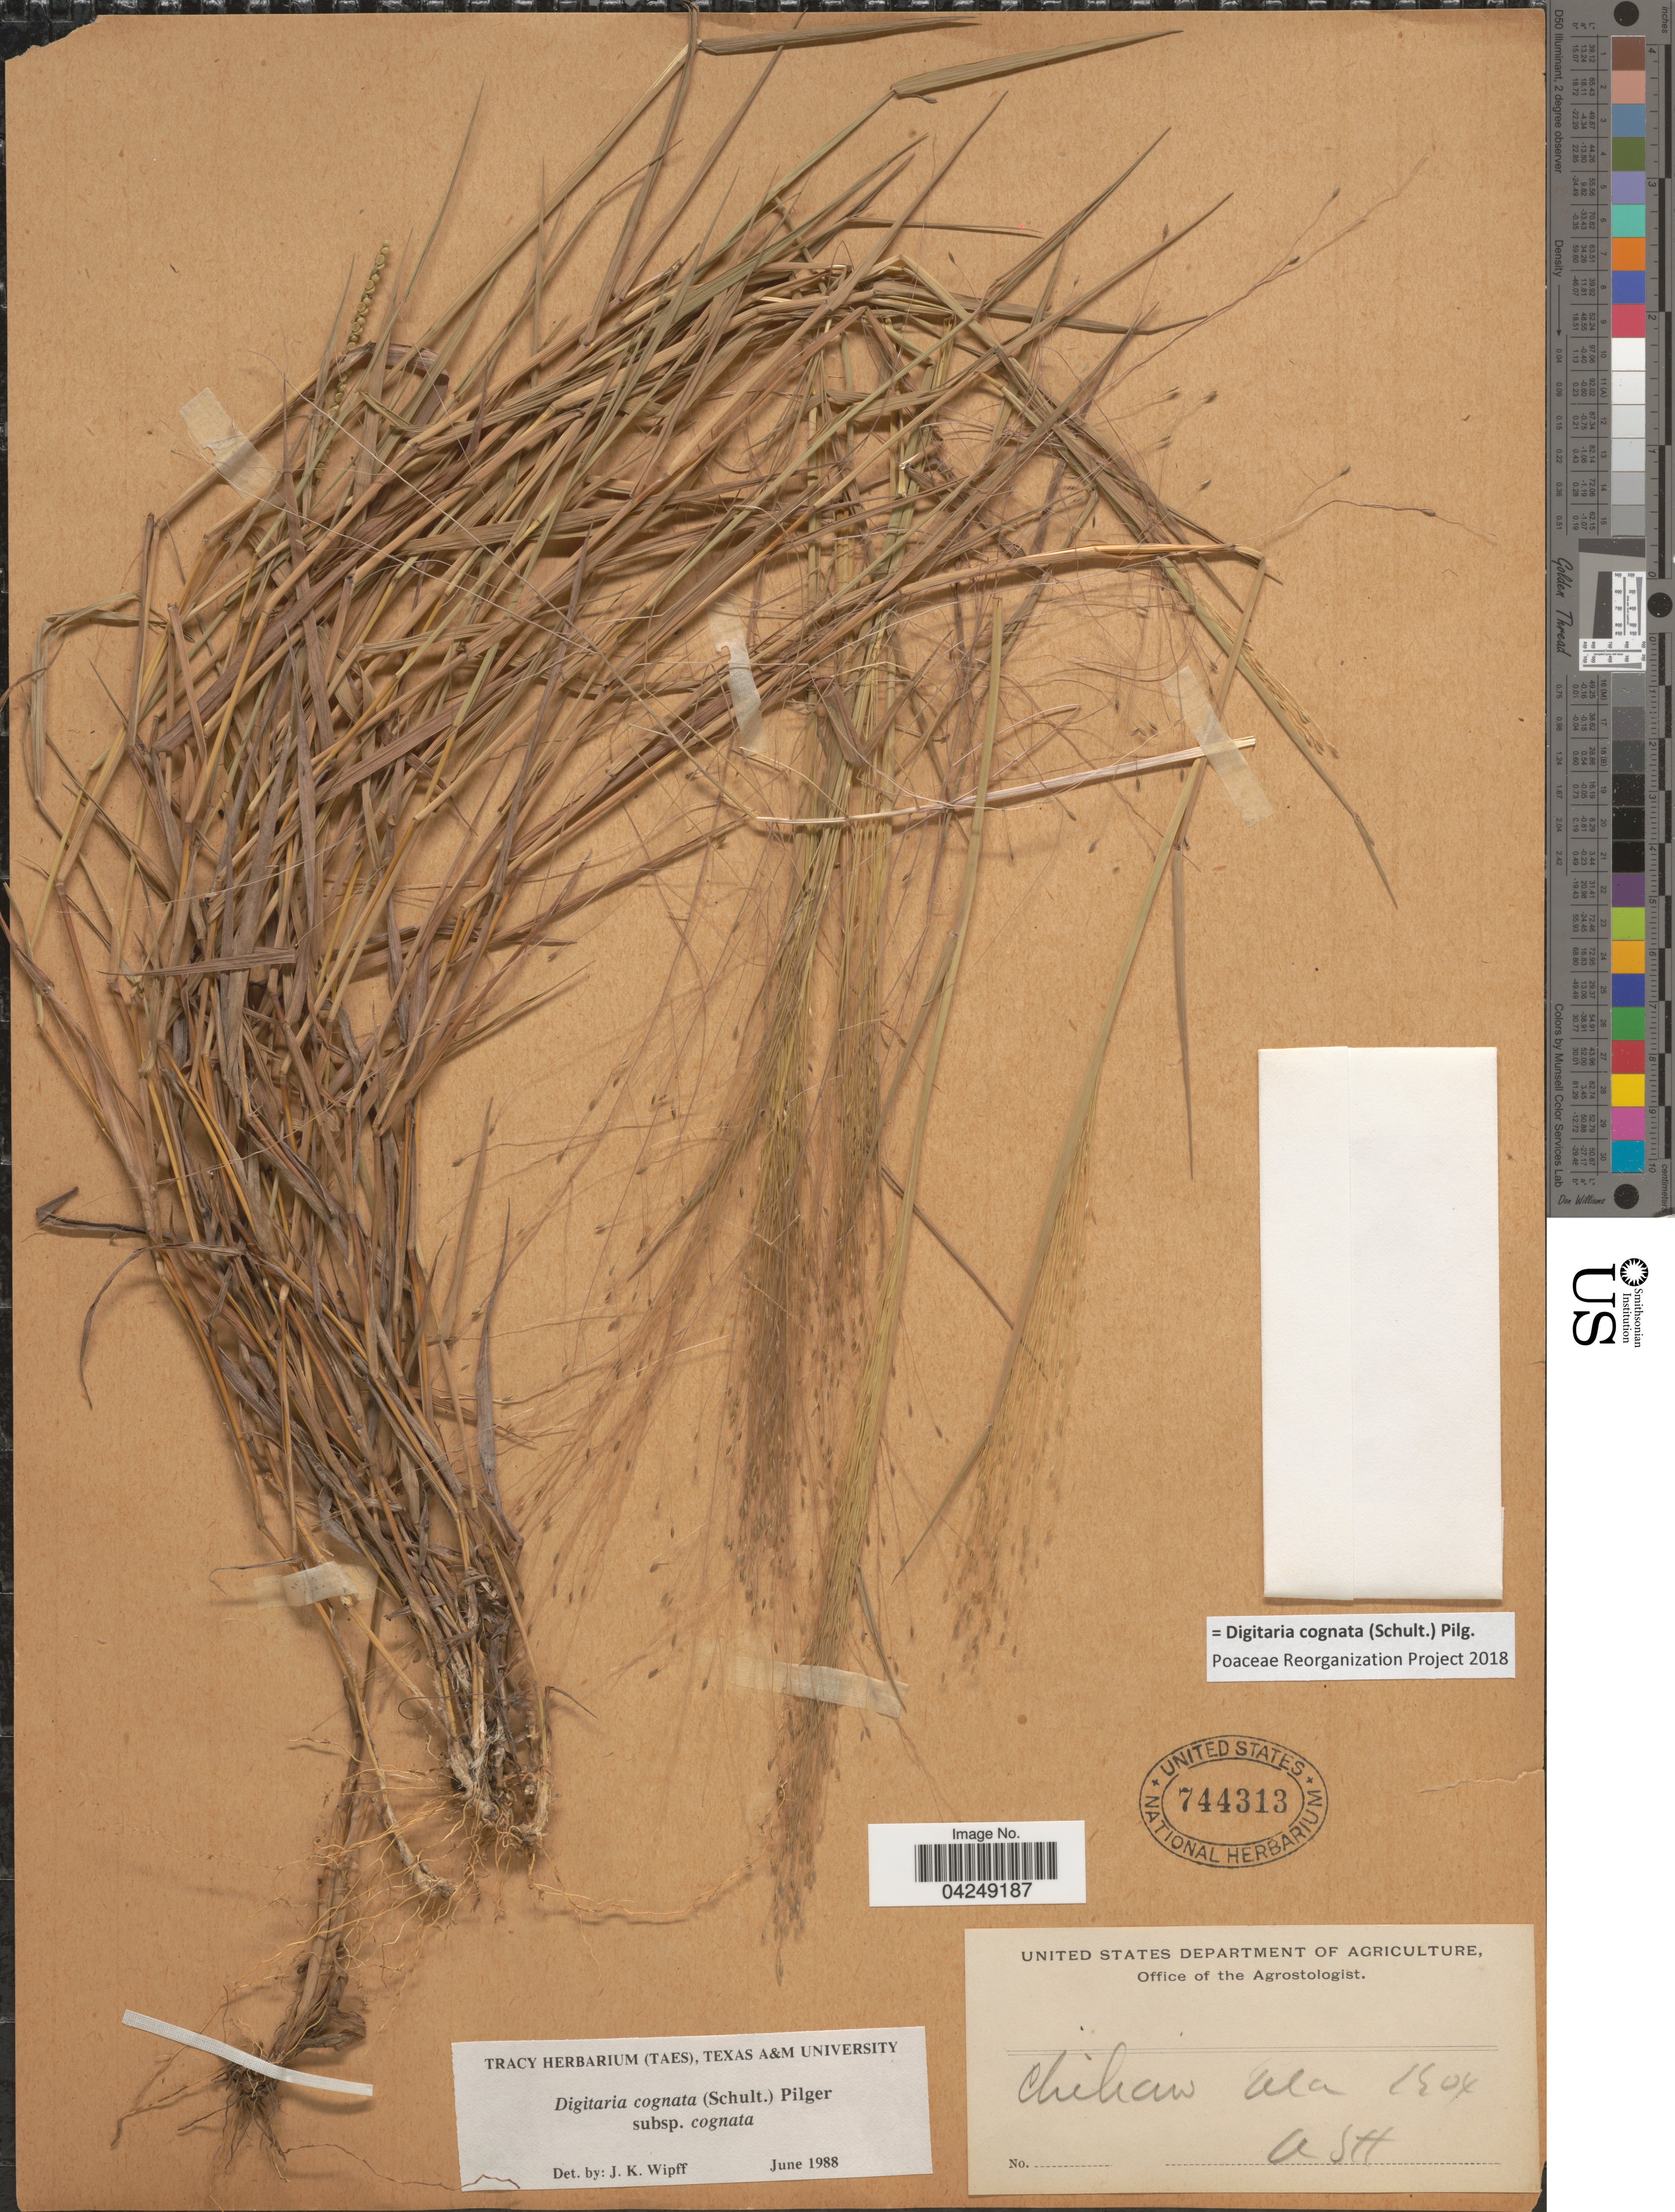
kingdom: Plantae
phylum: Tracheophyta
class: Liliopsida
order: Poales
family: Poaceae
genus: Digitaria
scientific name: Digitaria cognata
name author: (Scult.) Pilg.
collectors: A. H.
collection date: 1904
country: United States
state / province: Alabama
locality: Chehaw.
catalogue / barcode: US 744313